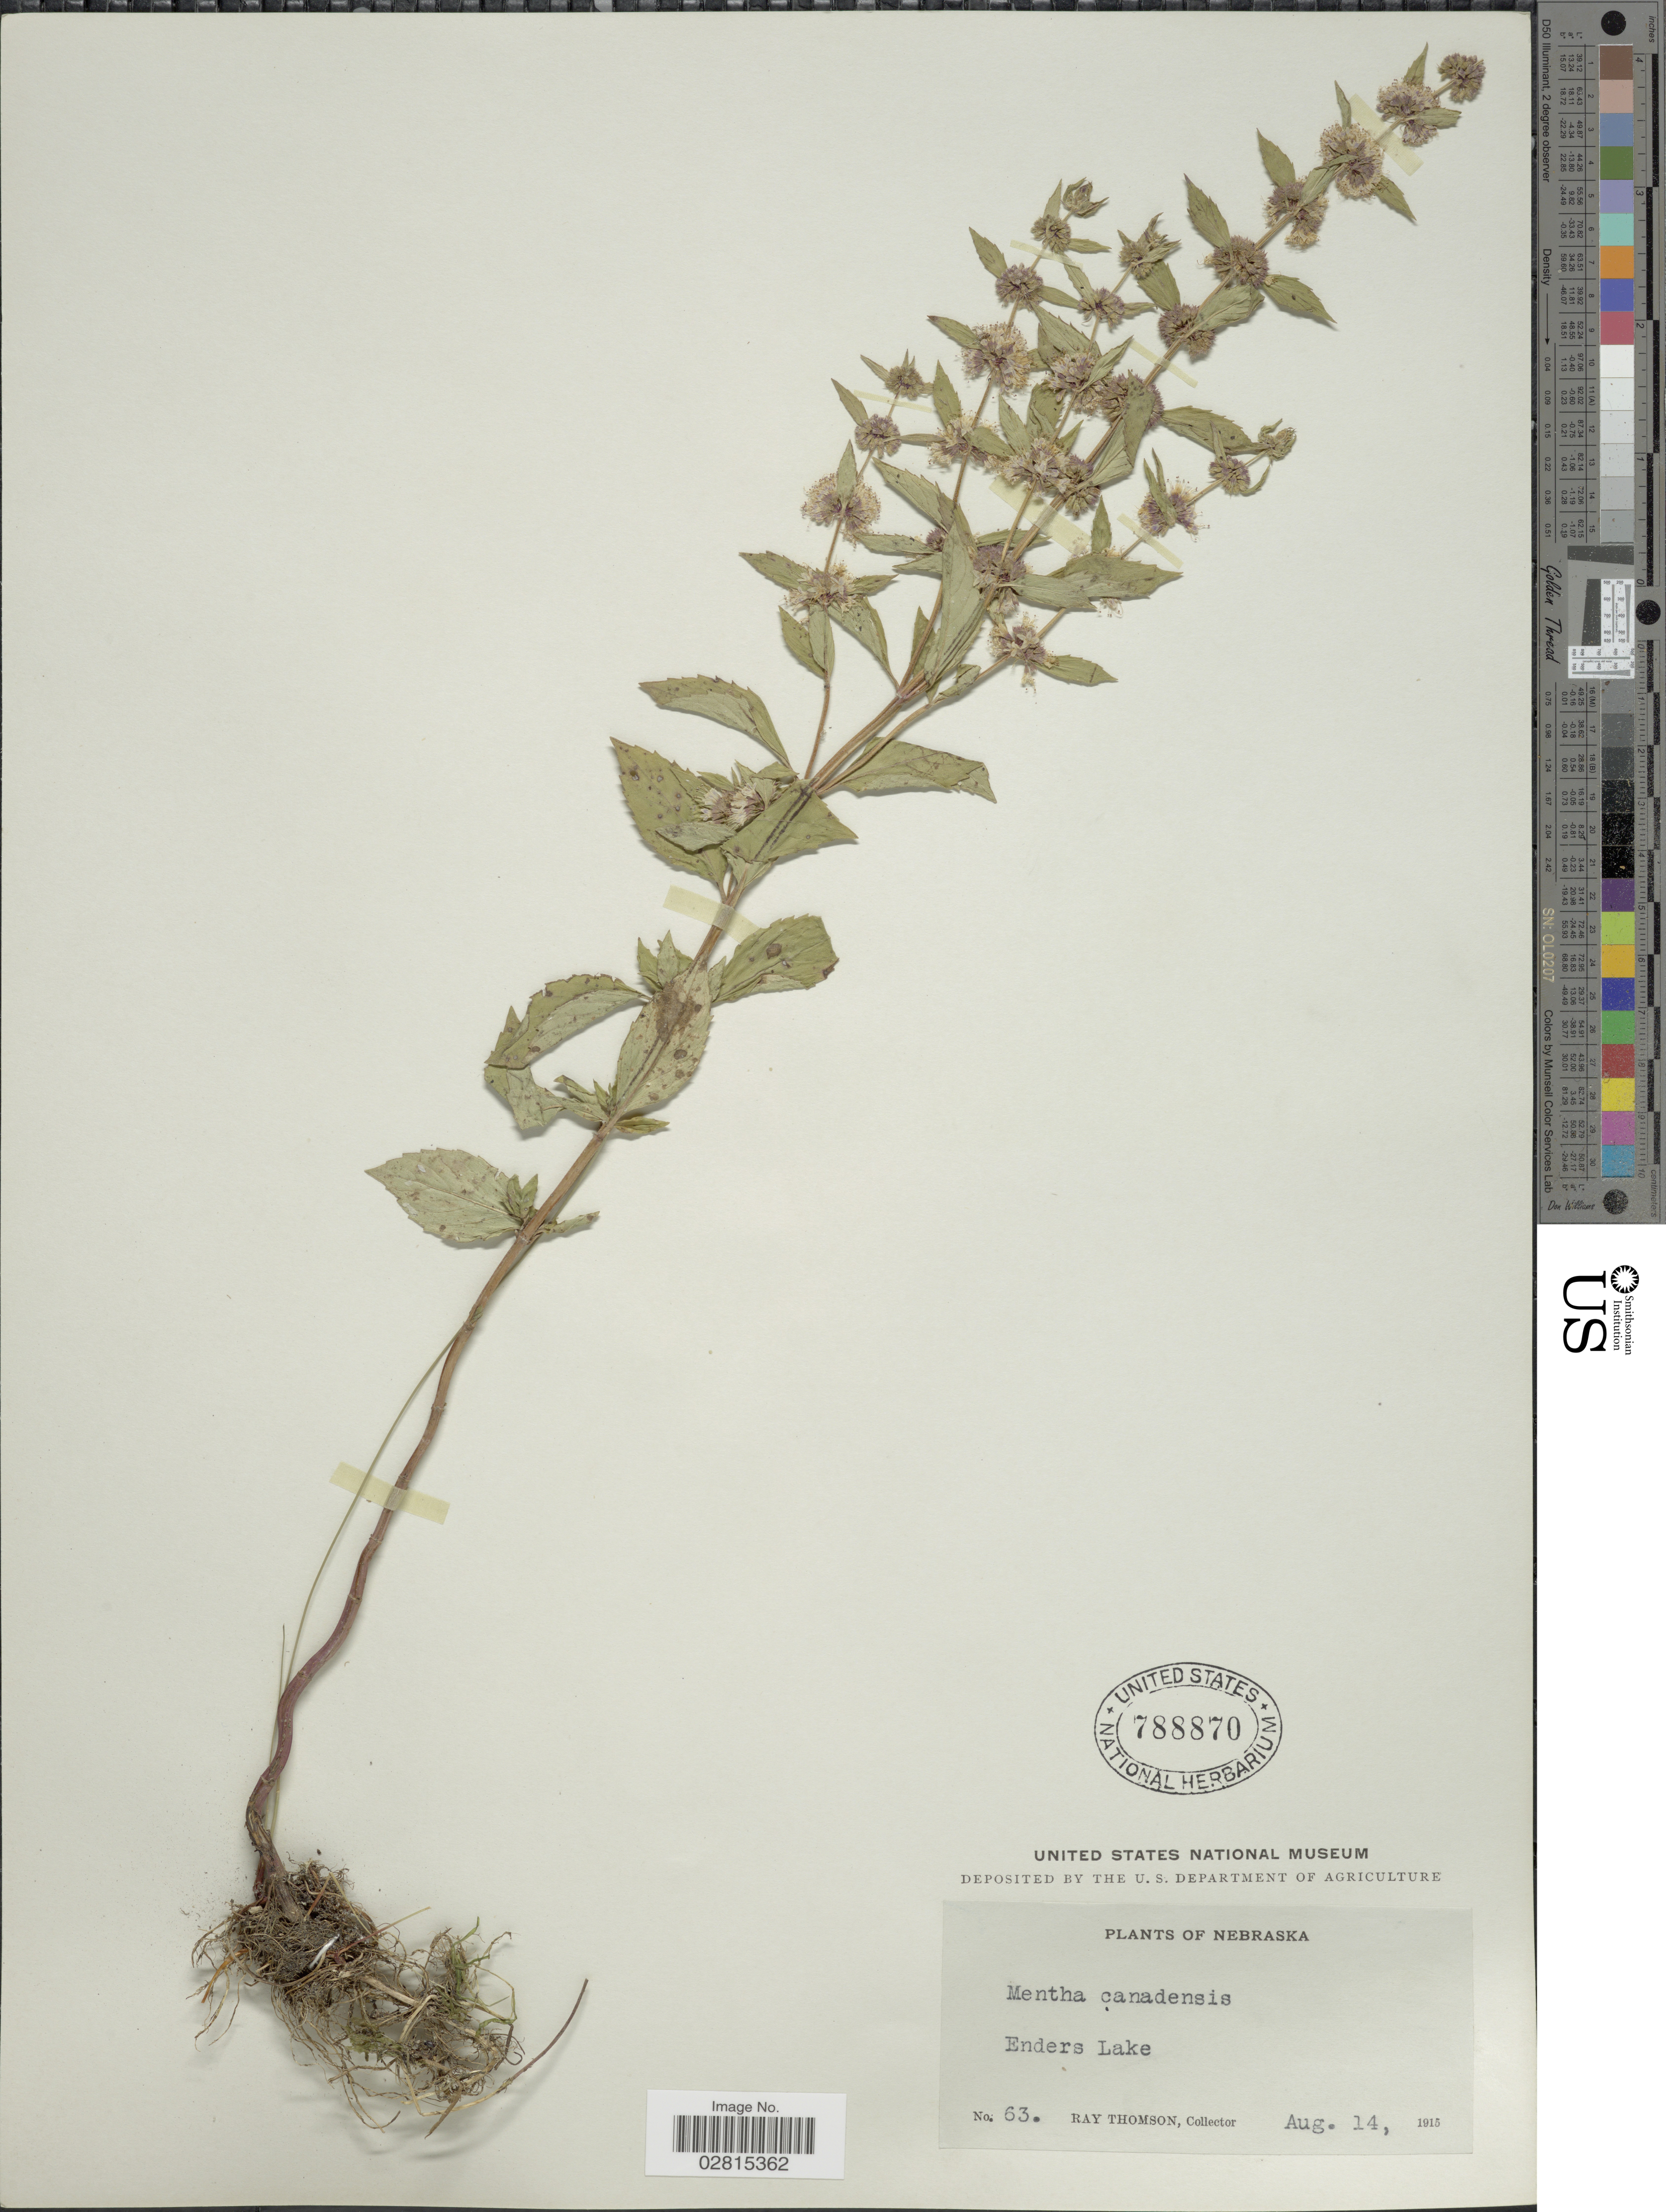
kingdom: Plantae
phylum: Tracheophyta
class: Magnoliopsida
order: Lamiales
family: Lamiaceae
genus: Mentha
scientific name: Mentha canadensis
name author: L.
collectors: R. Thomson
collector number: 63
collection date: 1915-08-14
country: United States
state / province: Nebraska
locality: Enders Lake.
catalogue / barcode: US 788870